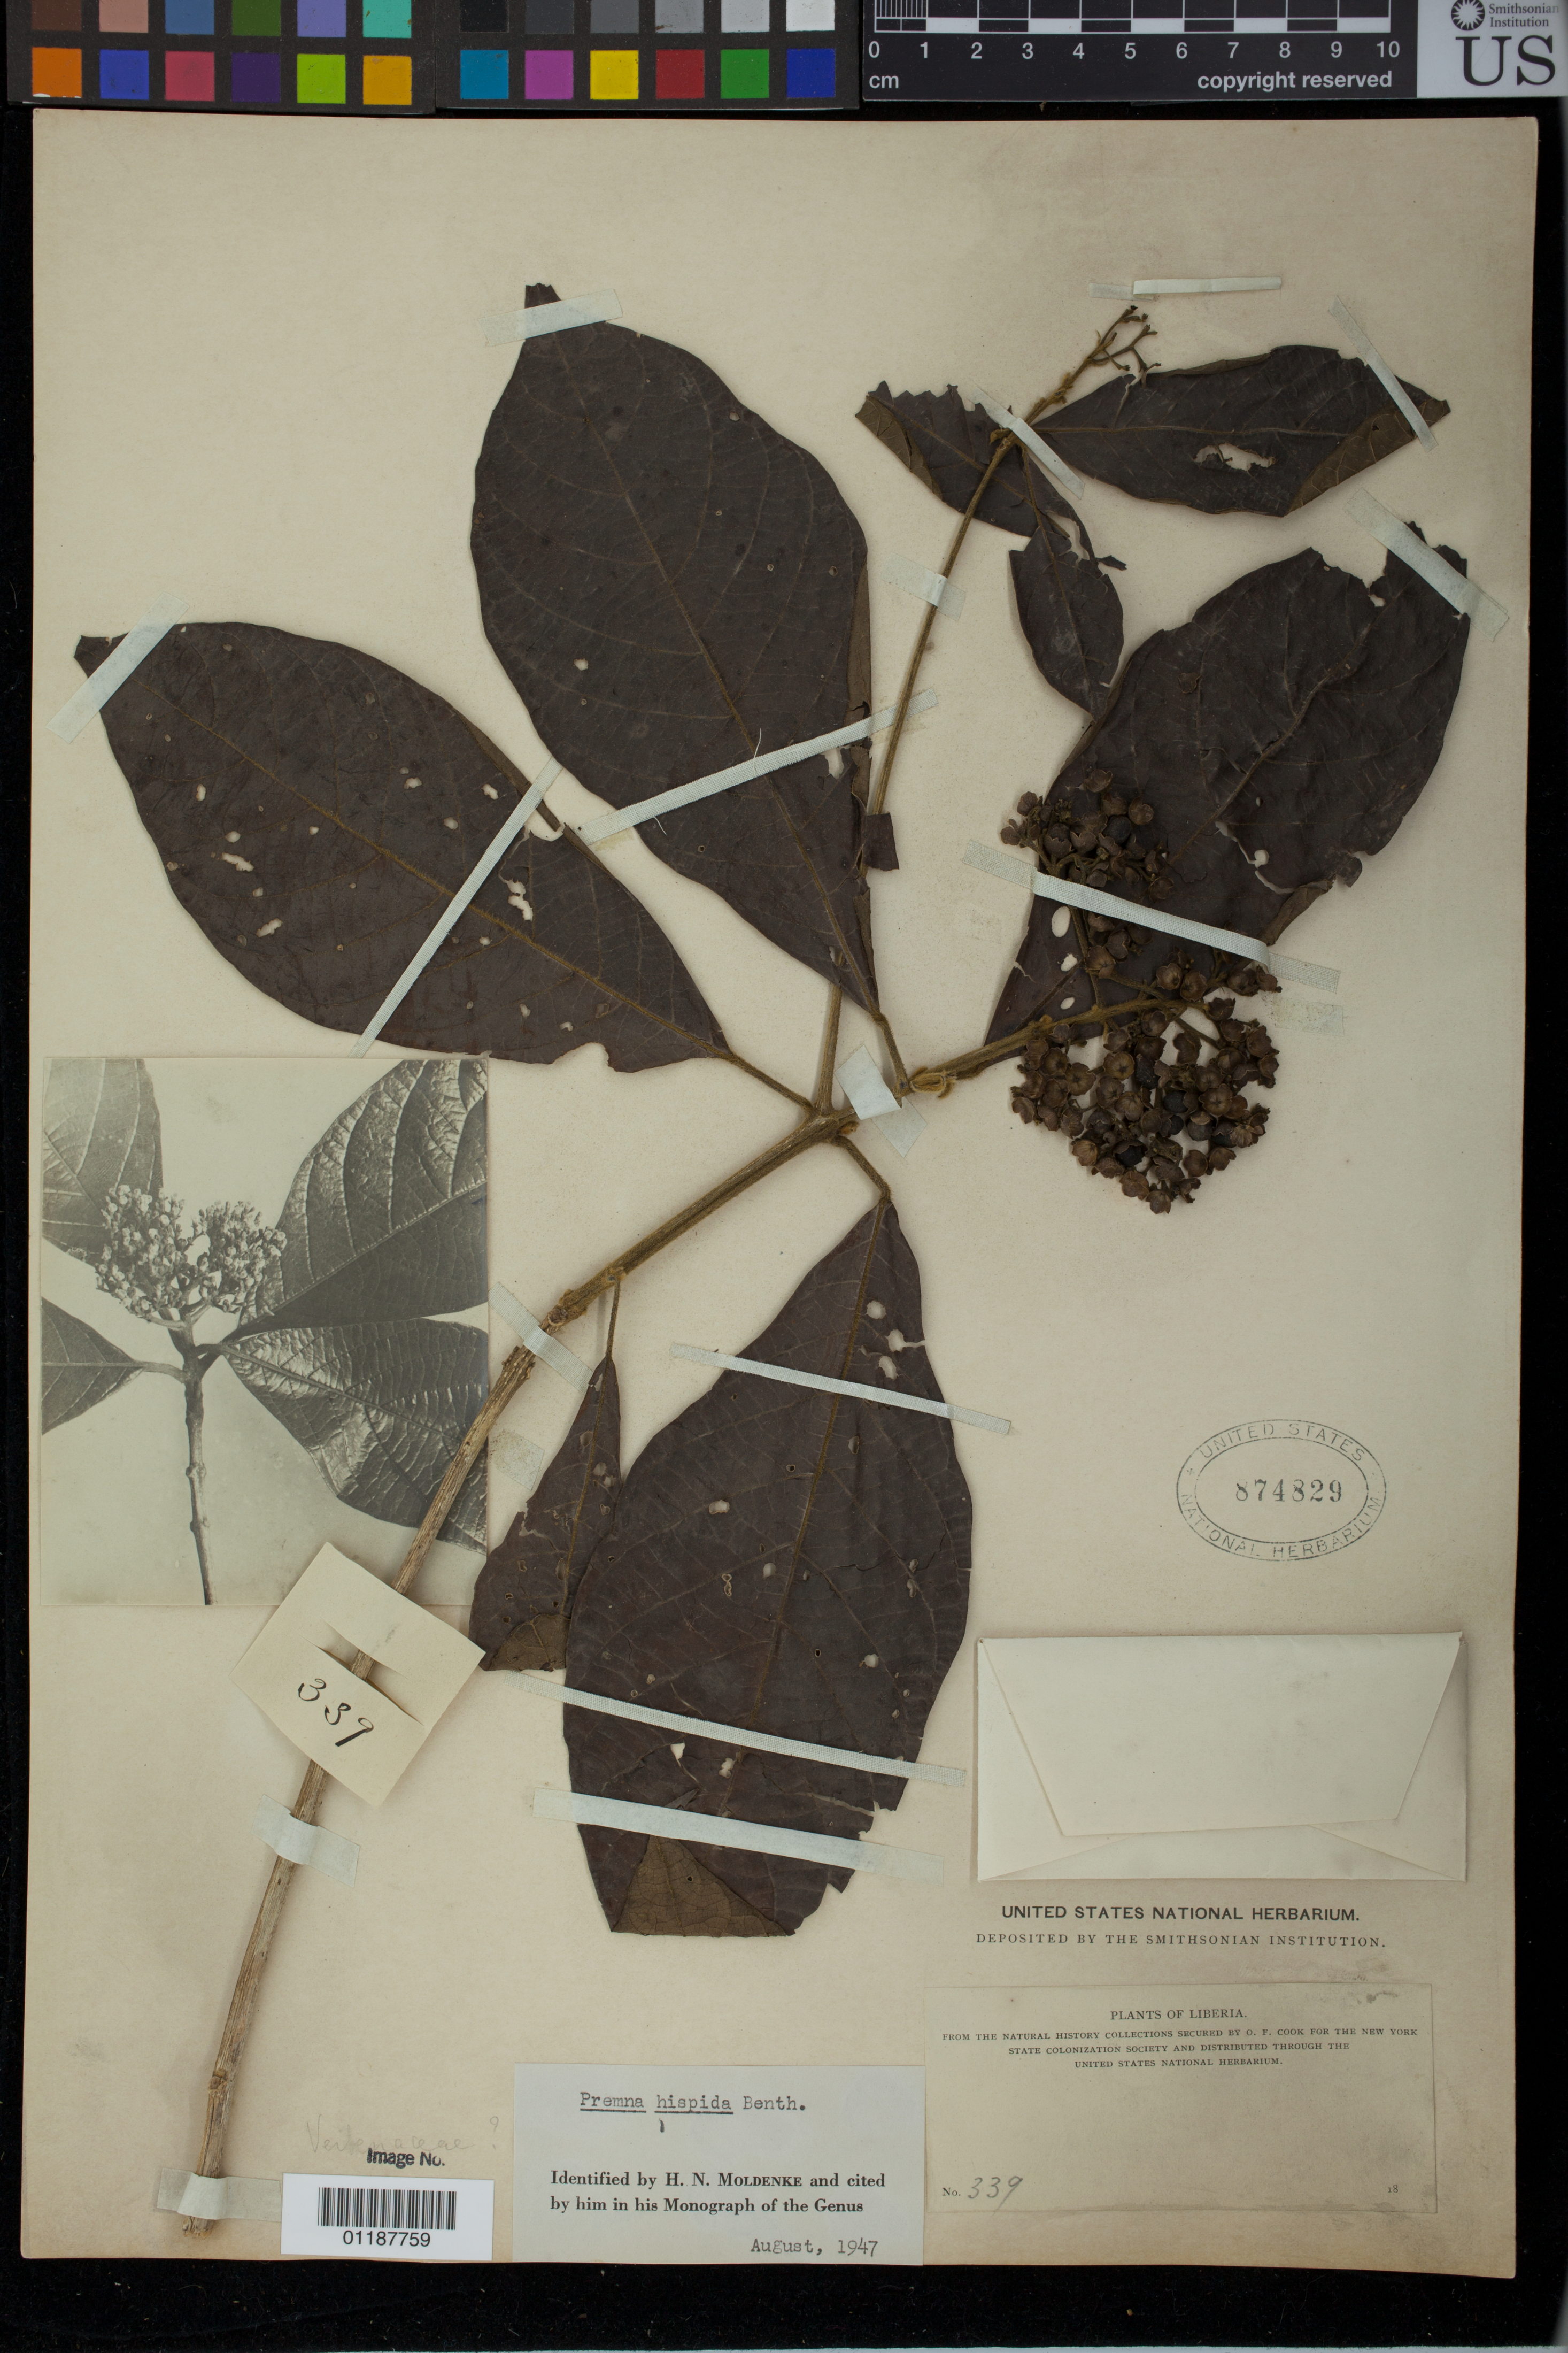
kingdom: Plantae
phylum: Tracheophyta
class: Magnoliopsida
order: Lamiales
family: Lamiaceae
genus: Premna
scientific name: Premna hispida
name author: Benth.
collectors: O. F. Cook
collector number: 339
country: Liberia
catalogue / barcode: US 874829